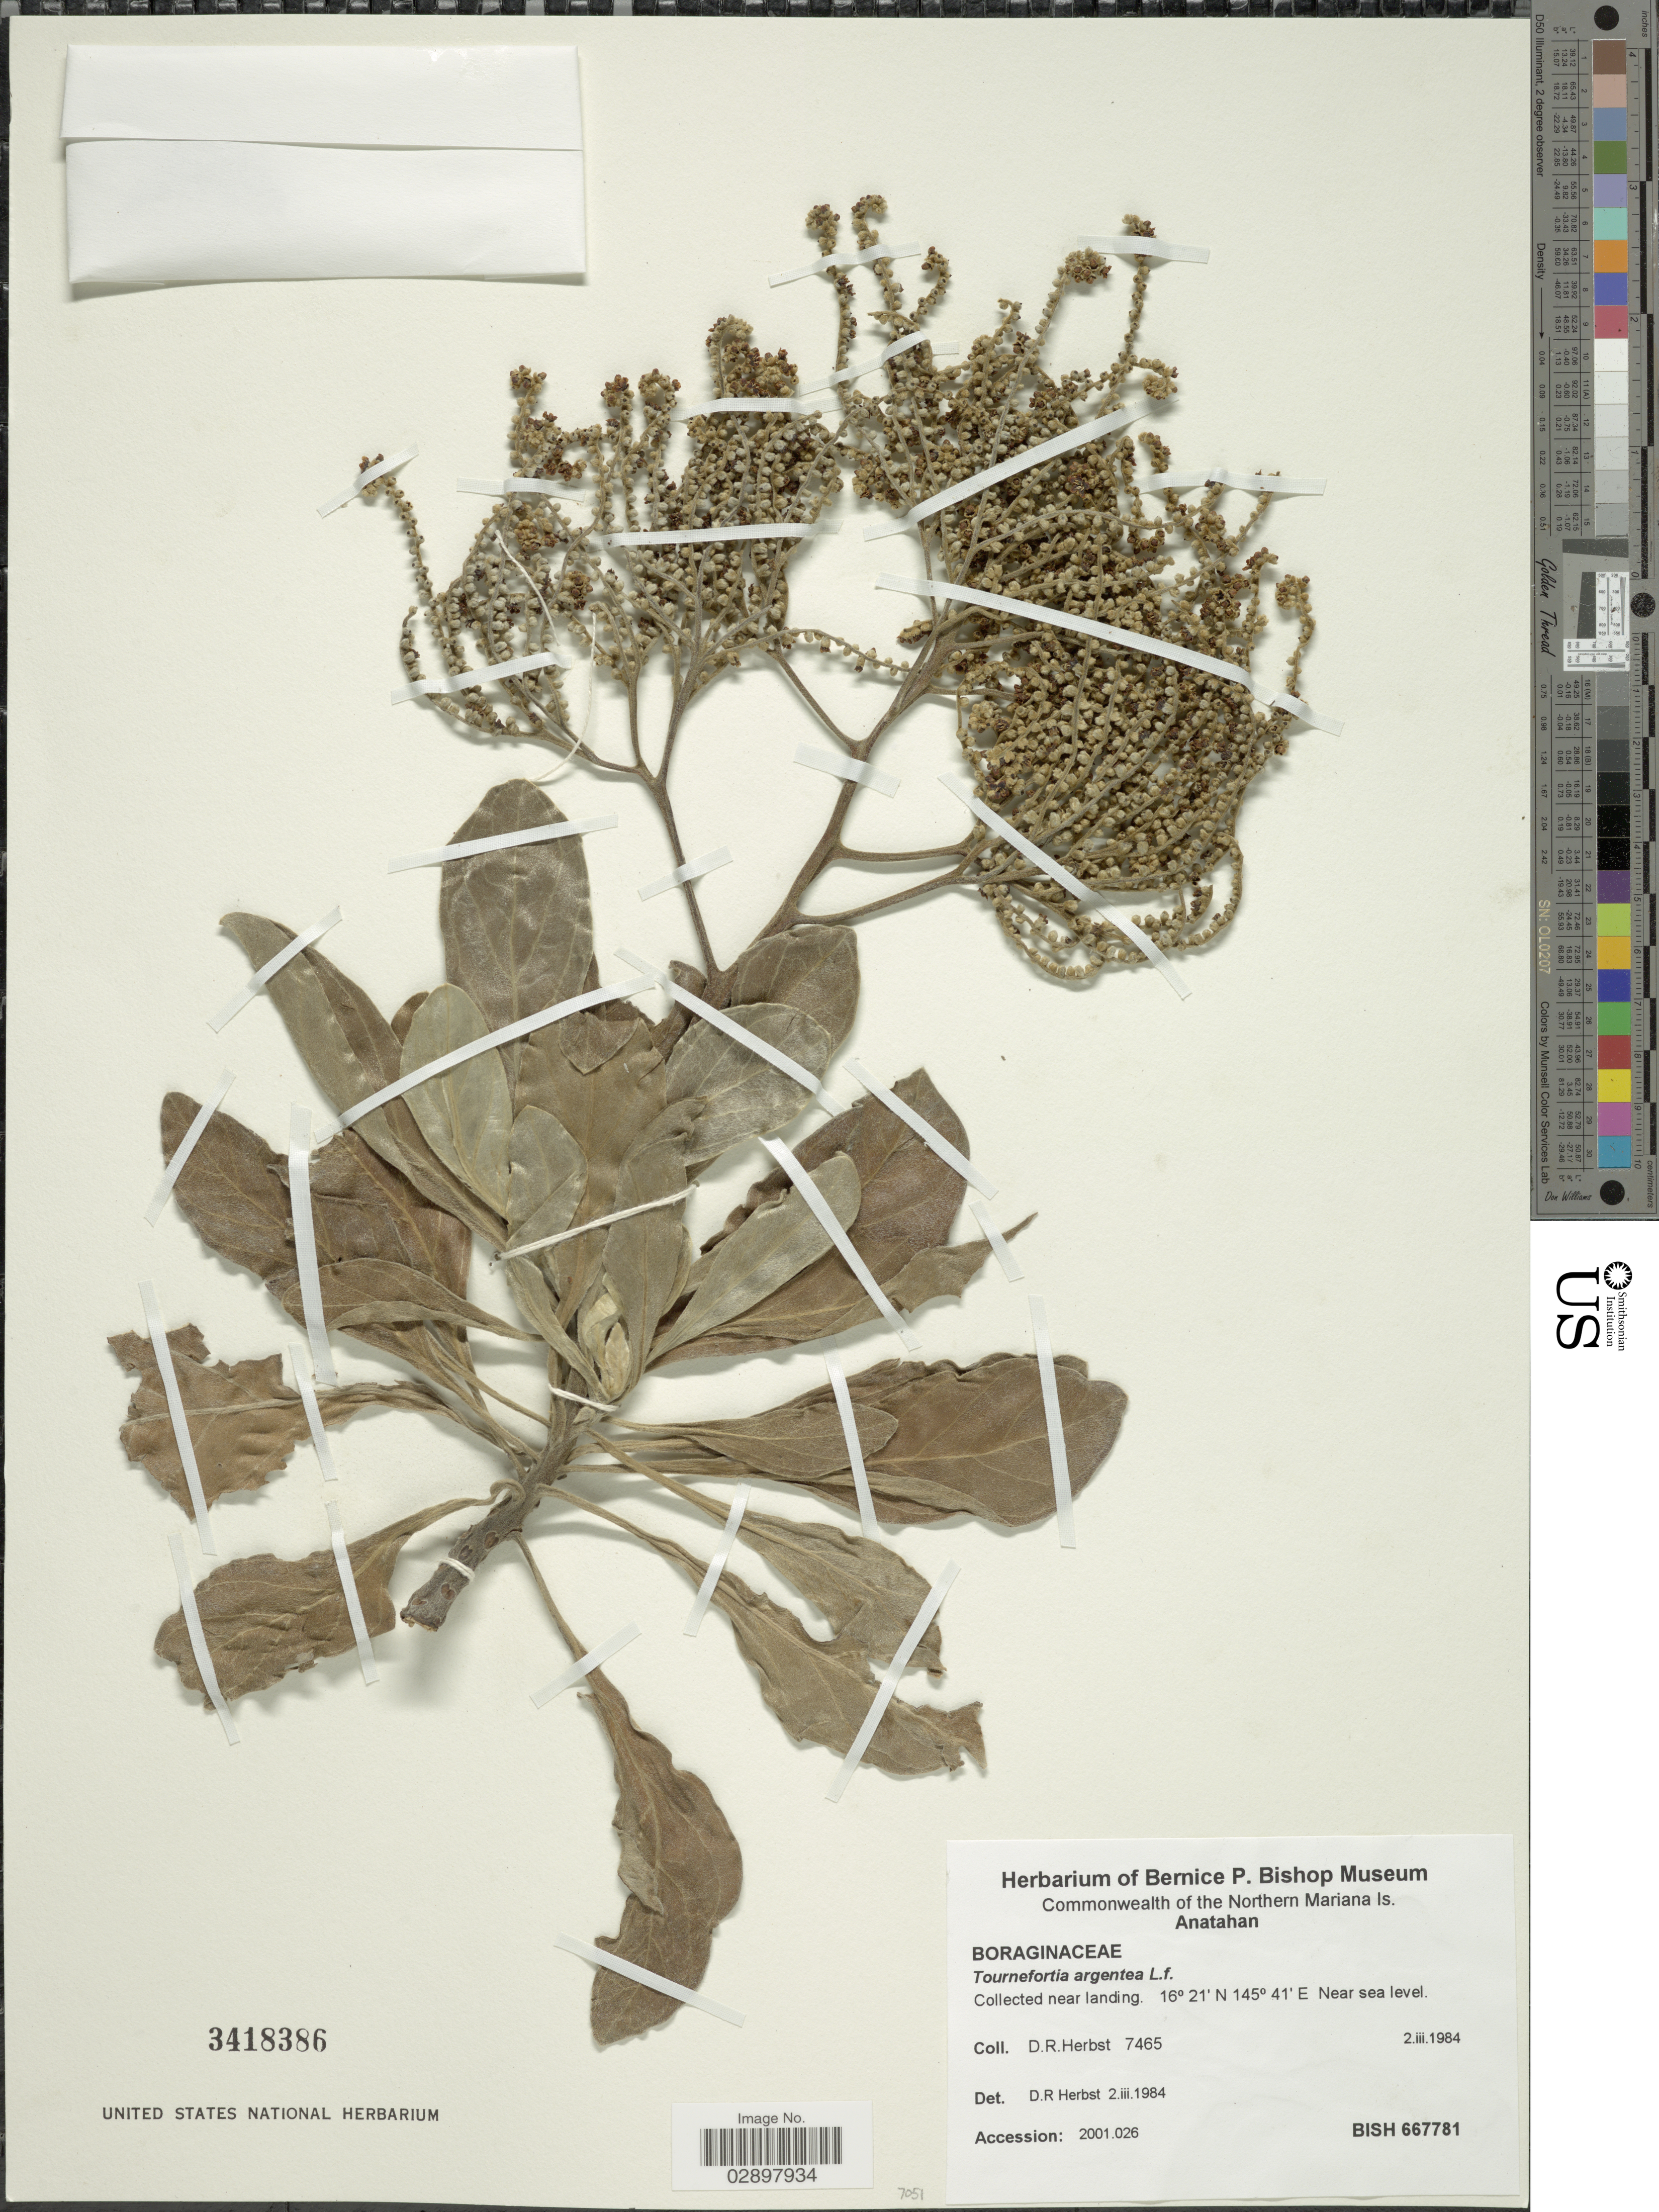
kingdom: Plantae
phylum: Tracheophyta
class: Magnoliopsida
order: Boraginales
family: Heliotropiaceae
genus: Heliotropium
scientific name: Heliotropium arboreum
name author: (Blanco) Mabberley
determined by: Wagner, W. L., (BOT), Smithsonian Institution - National Museum of Natural History (UNITED STATES)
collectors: D. R. Herbst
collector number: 7465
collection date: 1984-03-02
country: Northern Mariana Islands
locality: Anatahan. Collected near landing.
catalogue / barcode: US 3418386